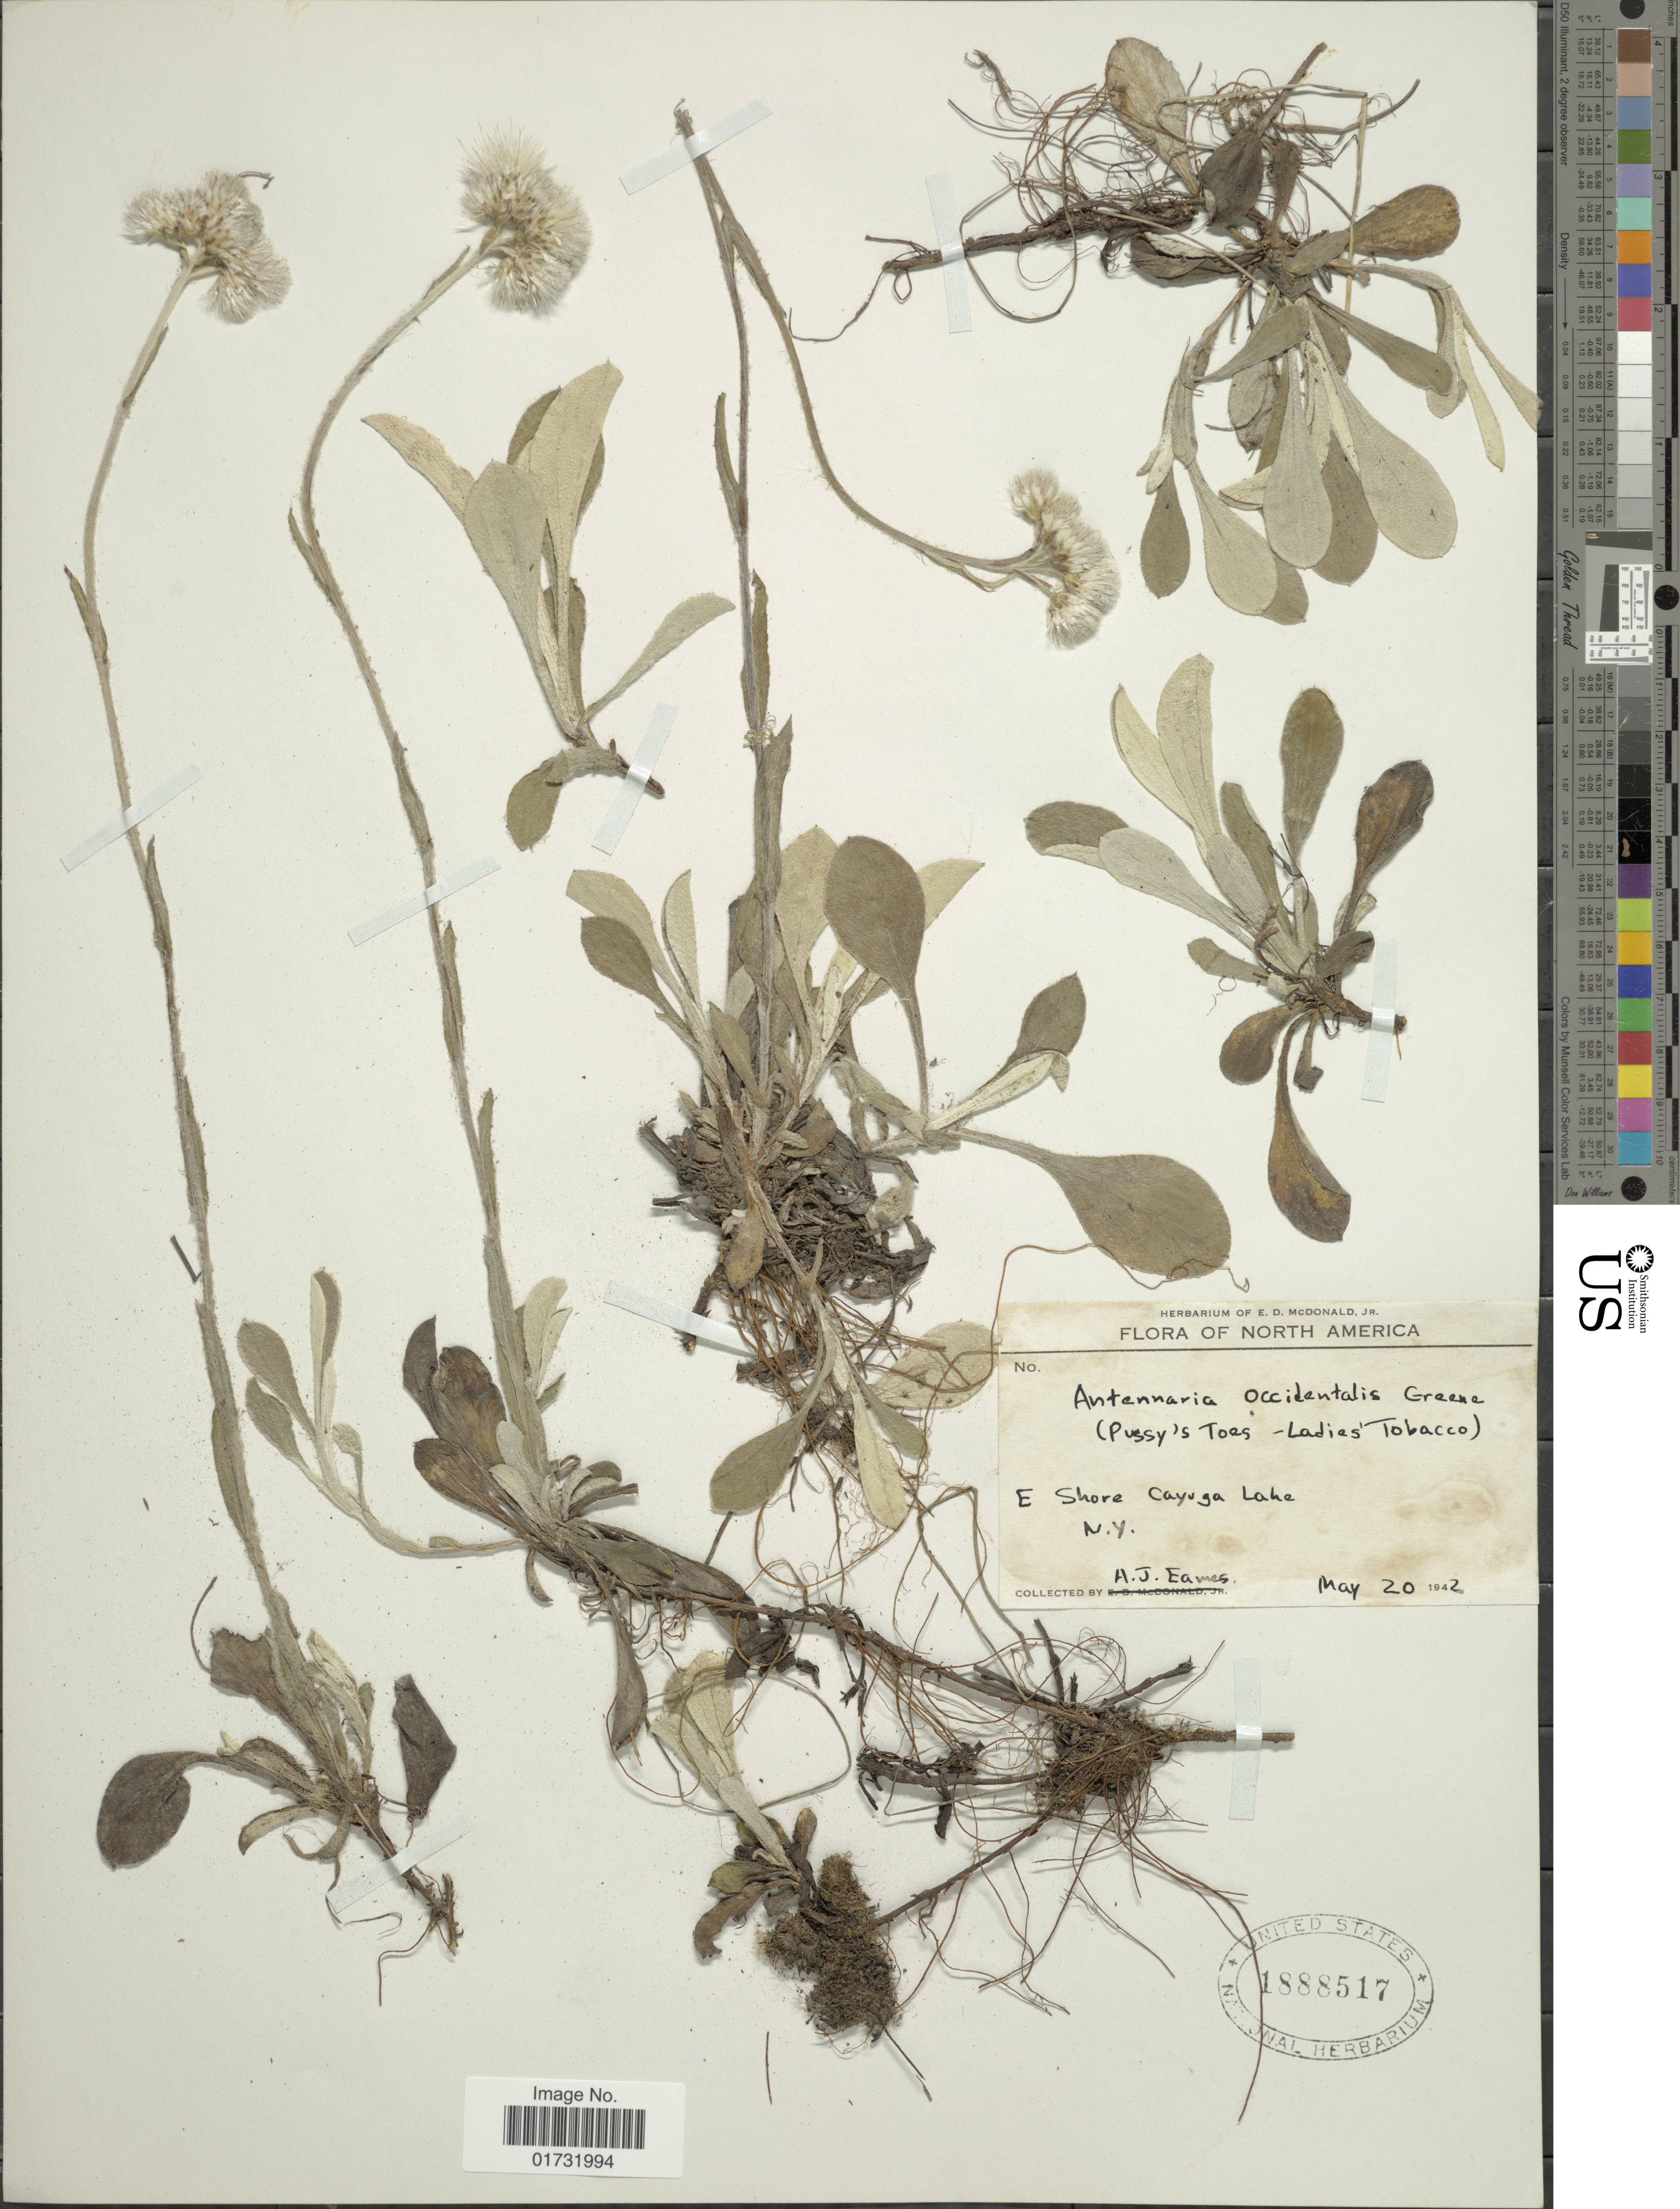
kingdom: Plantae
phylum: Tracheophyta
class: Magnoliopsida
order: Asterales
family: Asteraceae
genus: Antennaria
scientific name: Antennaria occidentalis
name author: Greene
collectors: A. J. Eames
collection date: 1942-05-20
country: United States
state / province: New York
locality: E. Shore Cayuga Lake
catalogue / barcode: US 1888517